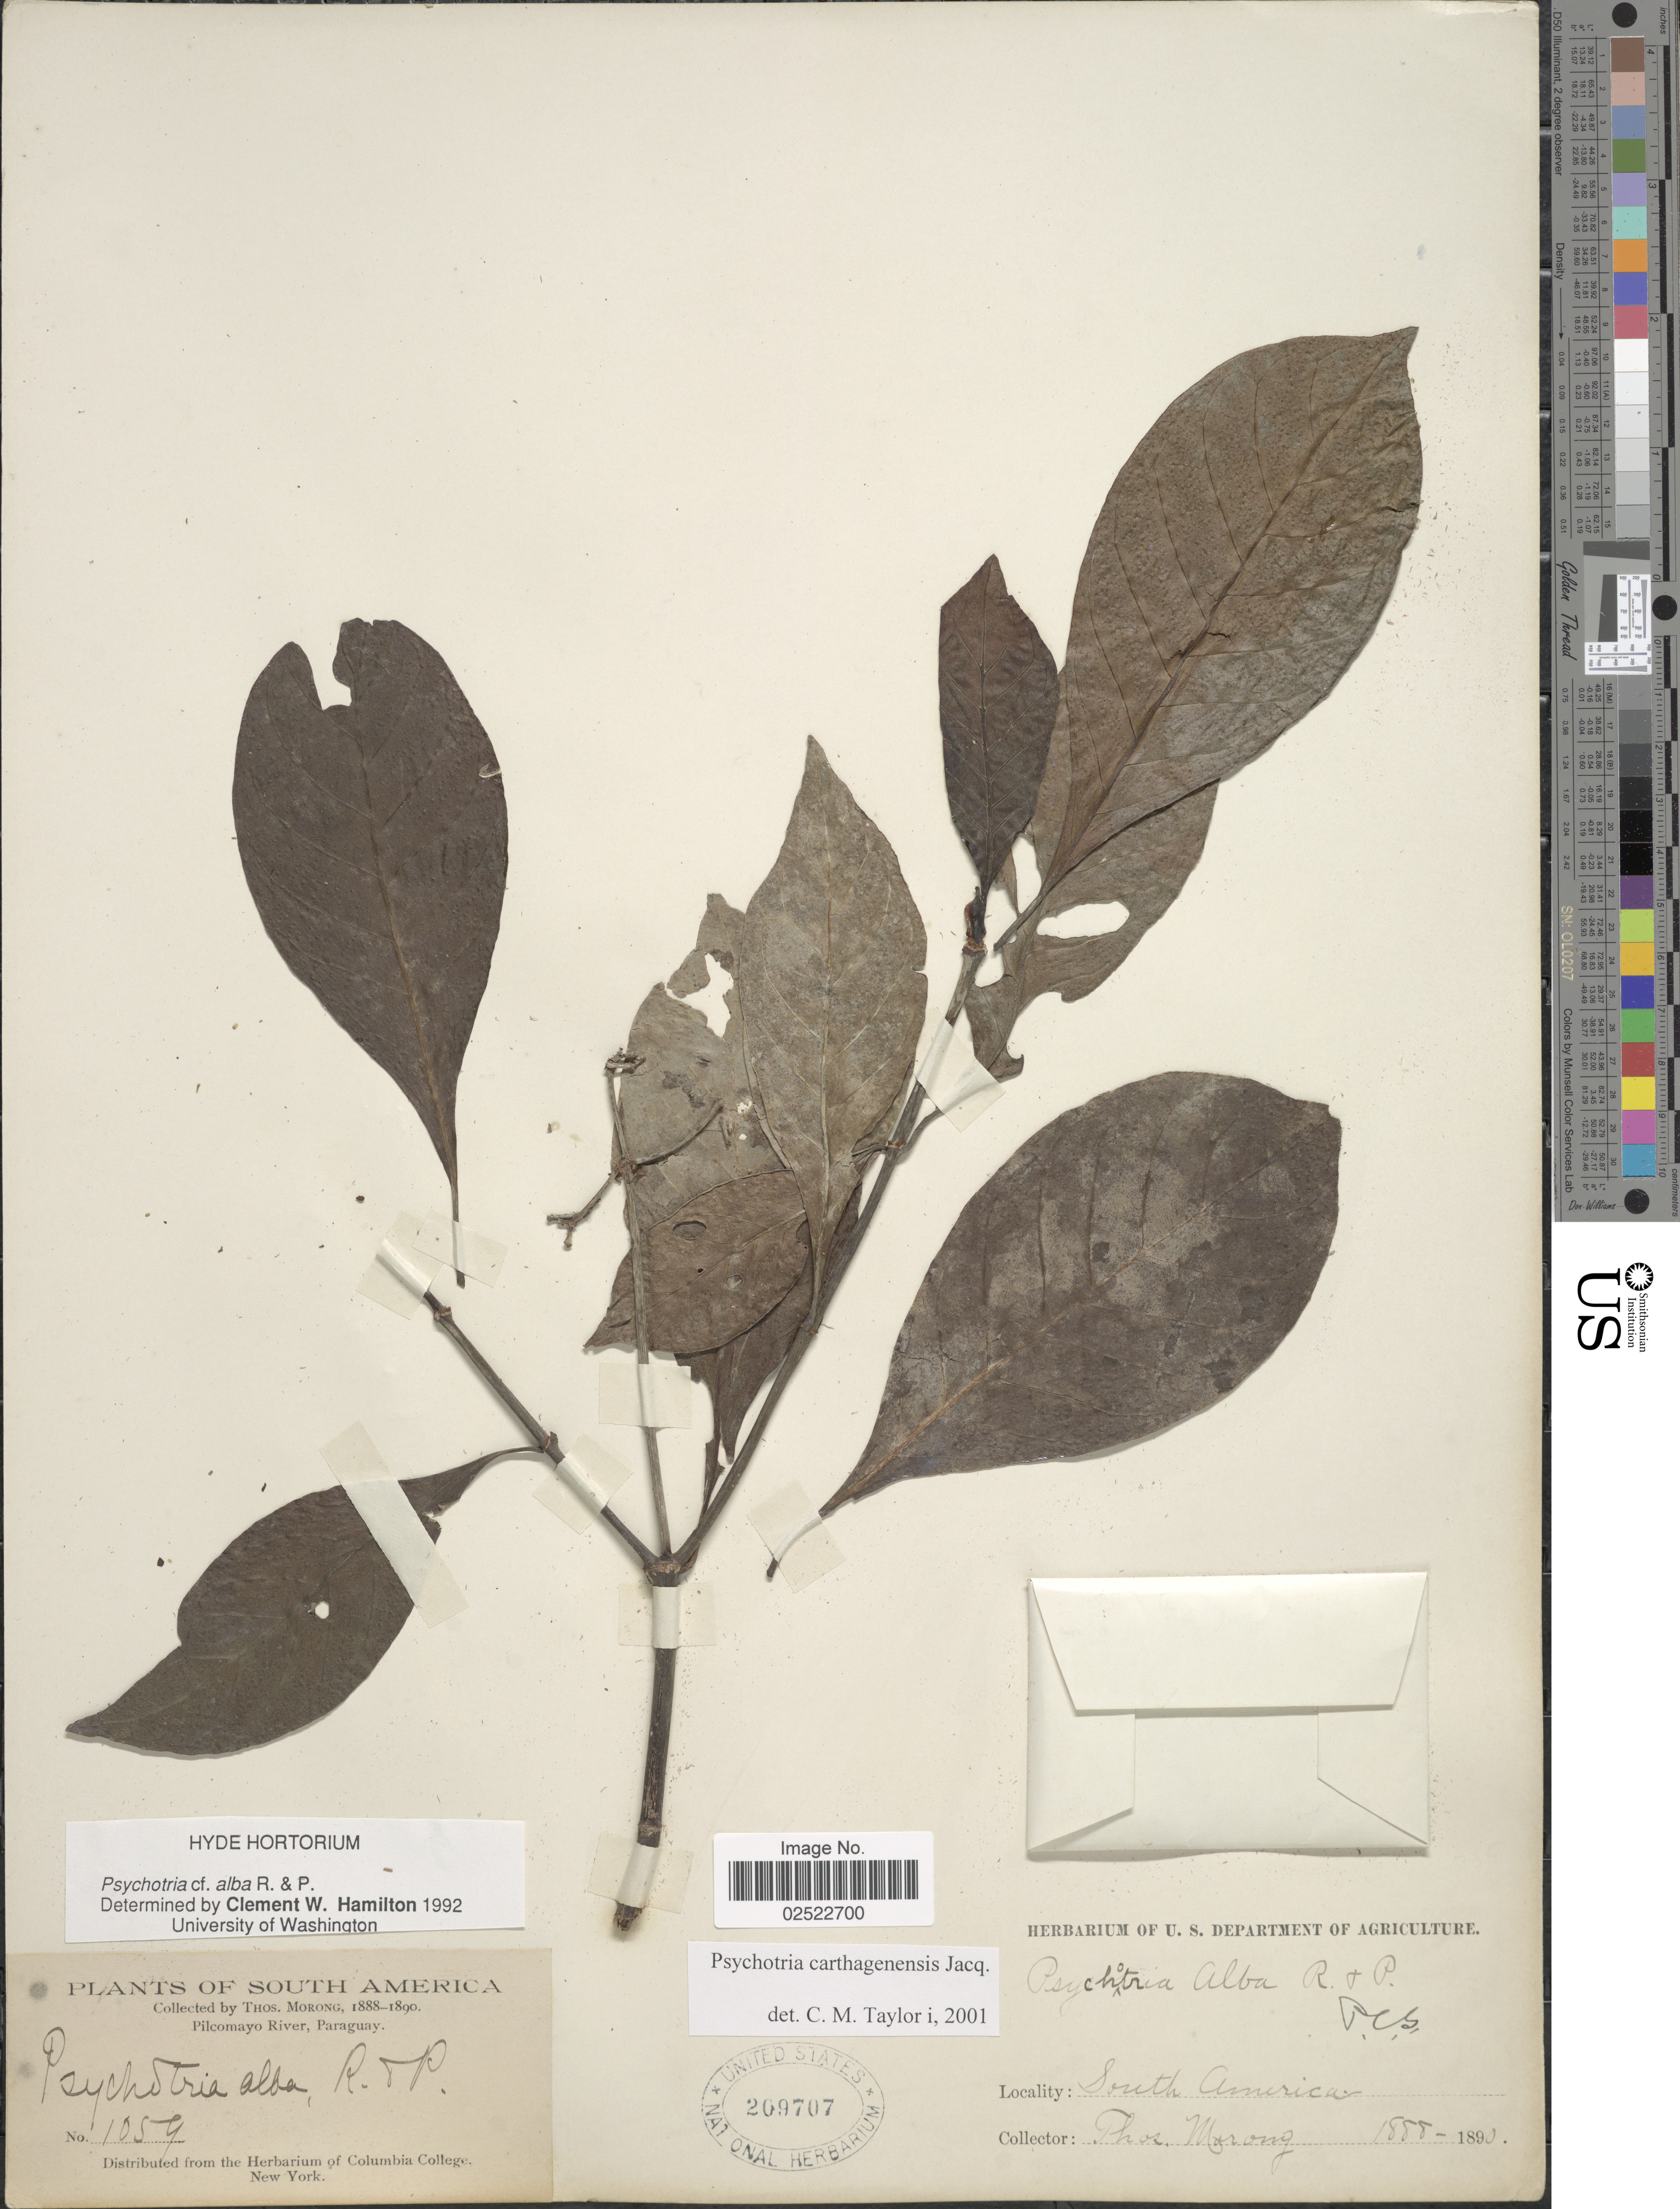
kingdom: Plantae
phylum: Tracheophyta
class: Magnoliopsida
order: Gentianales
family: Rubiaceae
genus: Psychotria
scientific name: Psychotria carthagenensis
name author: Jacq.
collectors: ex herb. T. Morong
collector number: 1059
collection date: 1888/1890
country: Paraguay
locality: Pilcomayo River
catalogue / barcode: US 209707